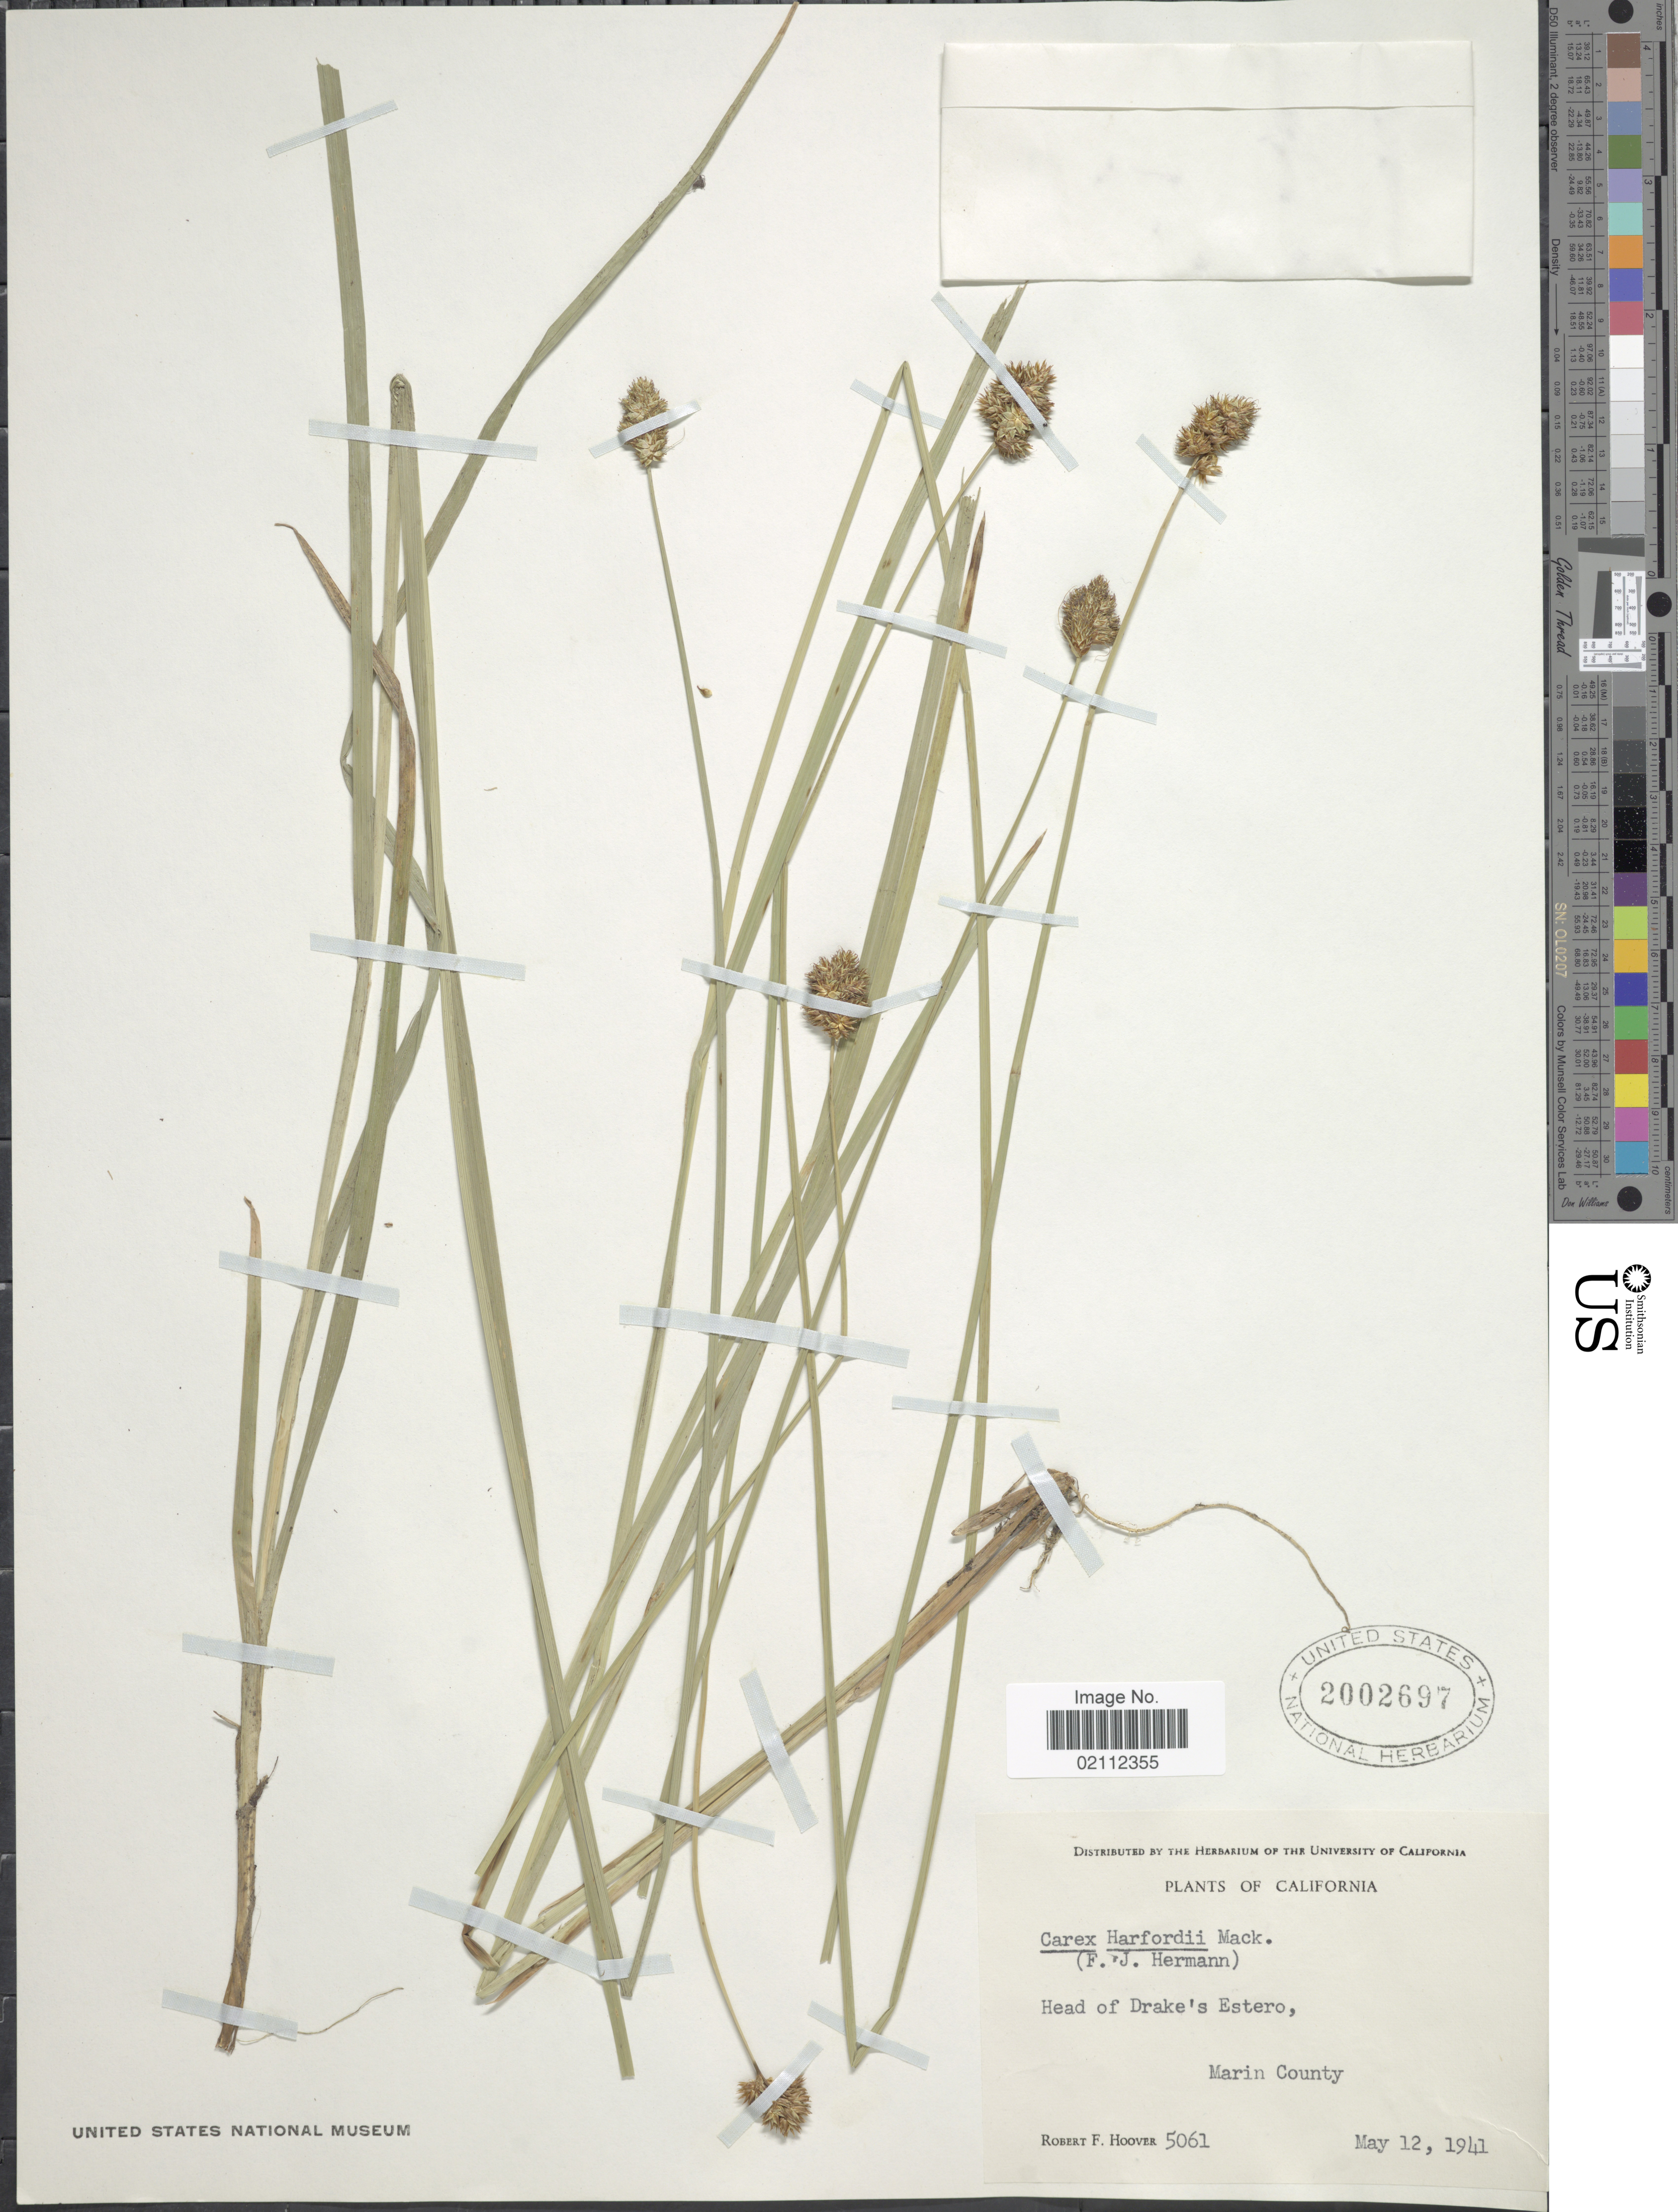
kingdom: Plantae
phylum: Tracheophyta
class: Liliopsida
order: Poales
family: Cyperaceae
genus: Carex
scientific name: Carex harfordii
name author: Mack.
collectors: R. F. Hoover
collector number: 5061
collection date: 1941-05-12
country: United States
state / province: California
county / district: Marin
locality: Head of Drake's Estero, Marin County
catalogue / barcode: US 2002697